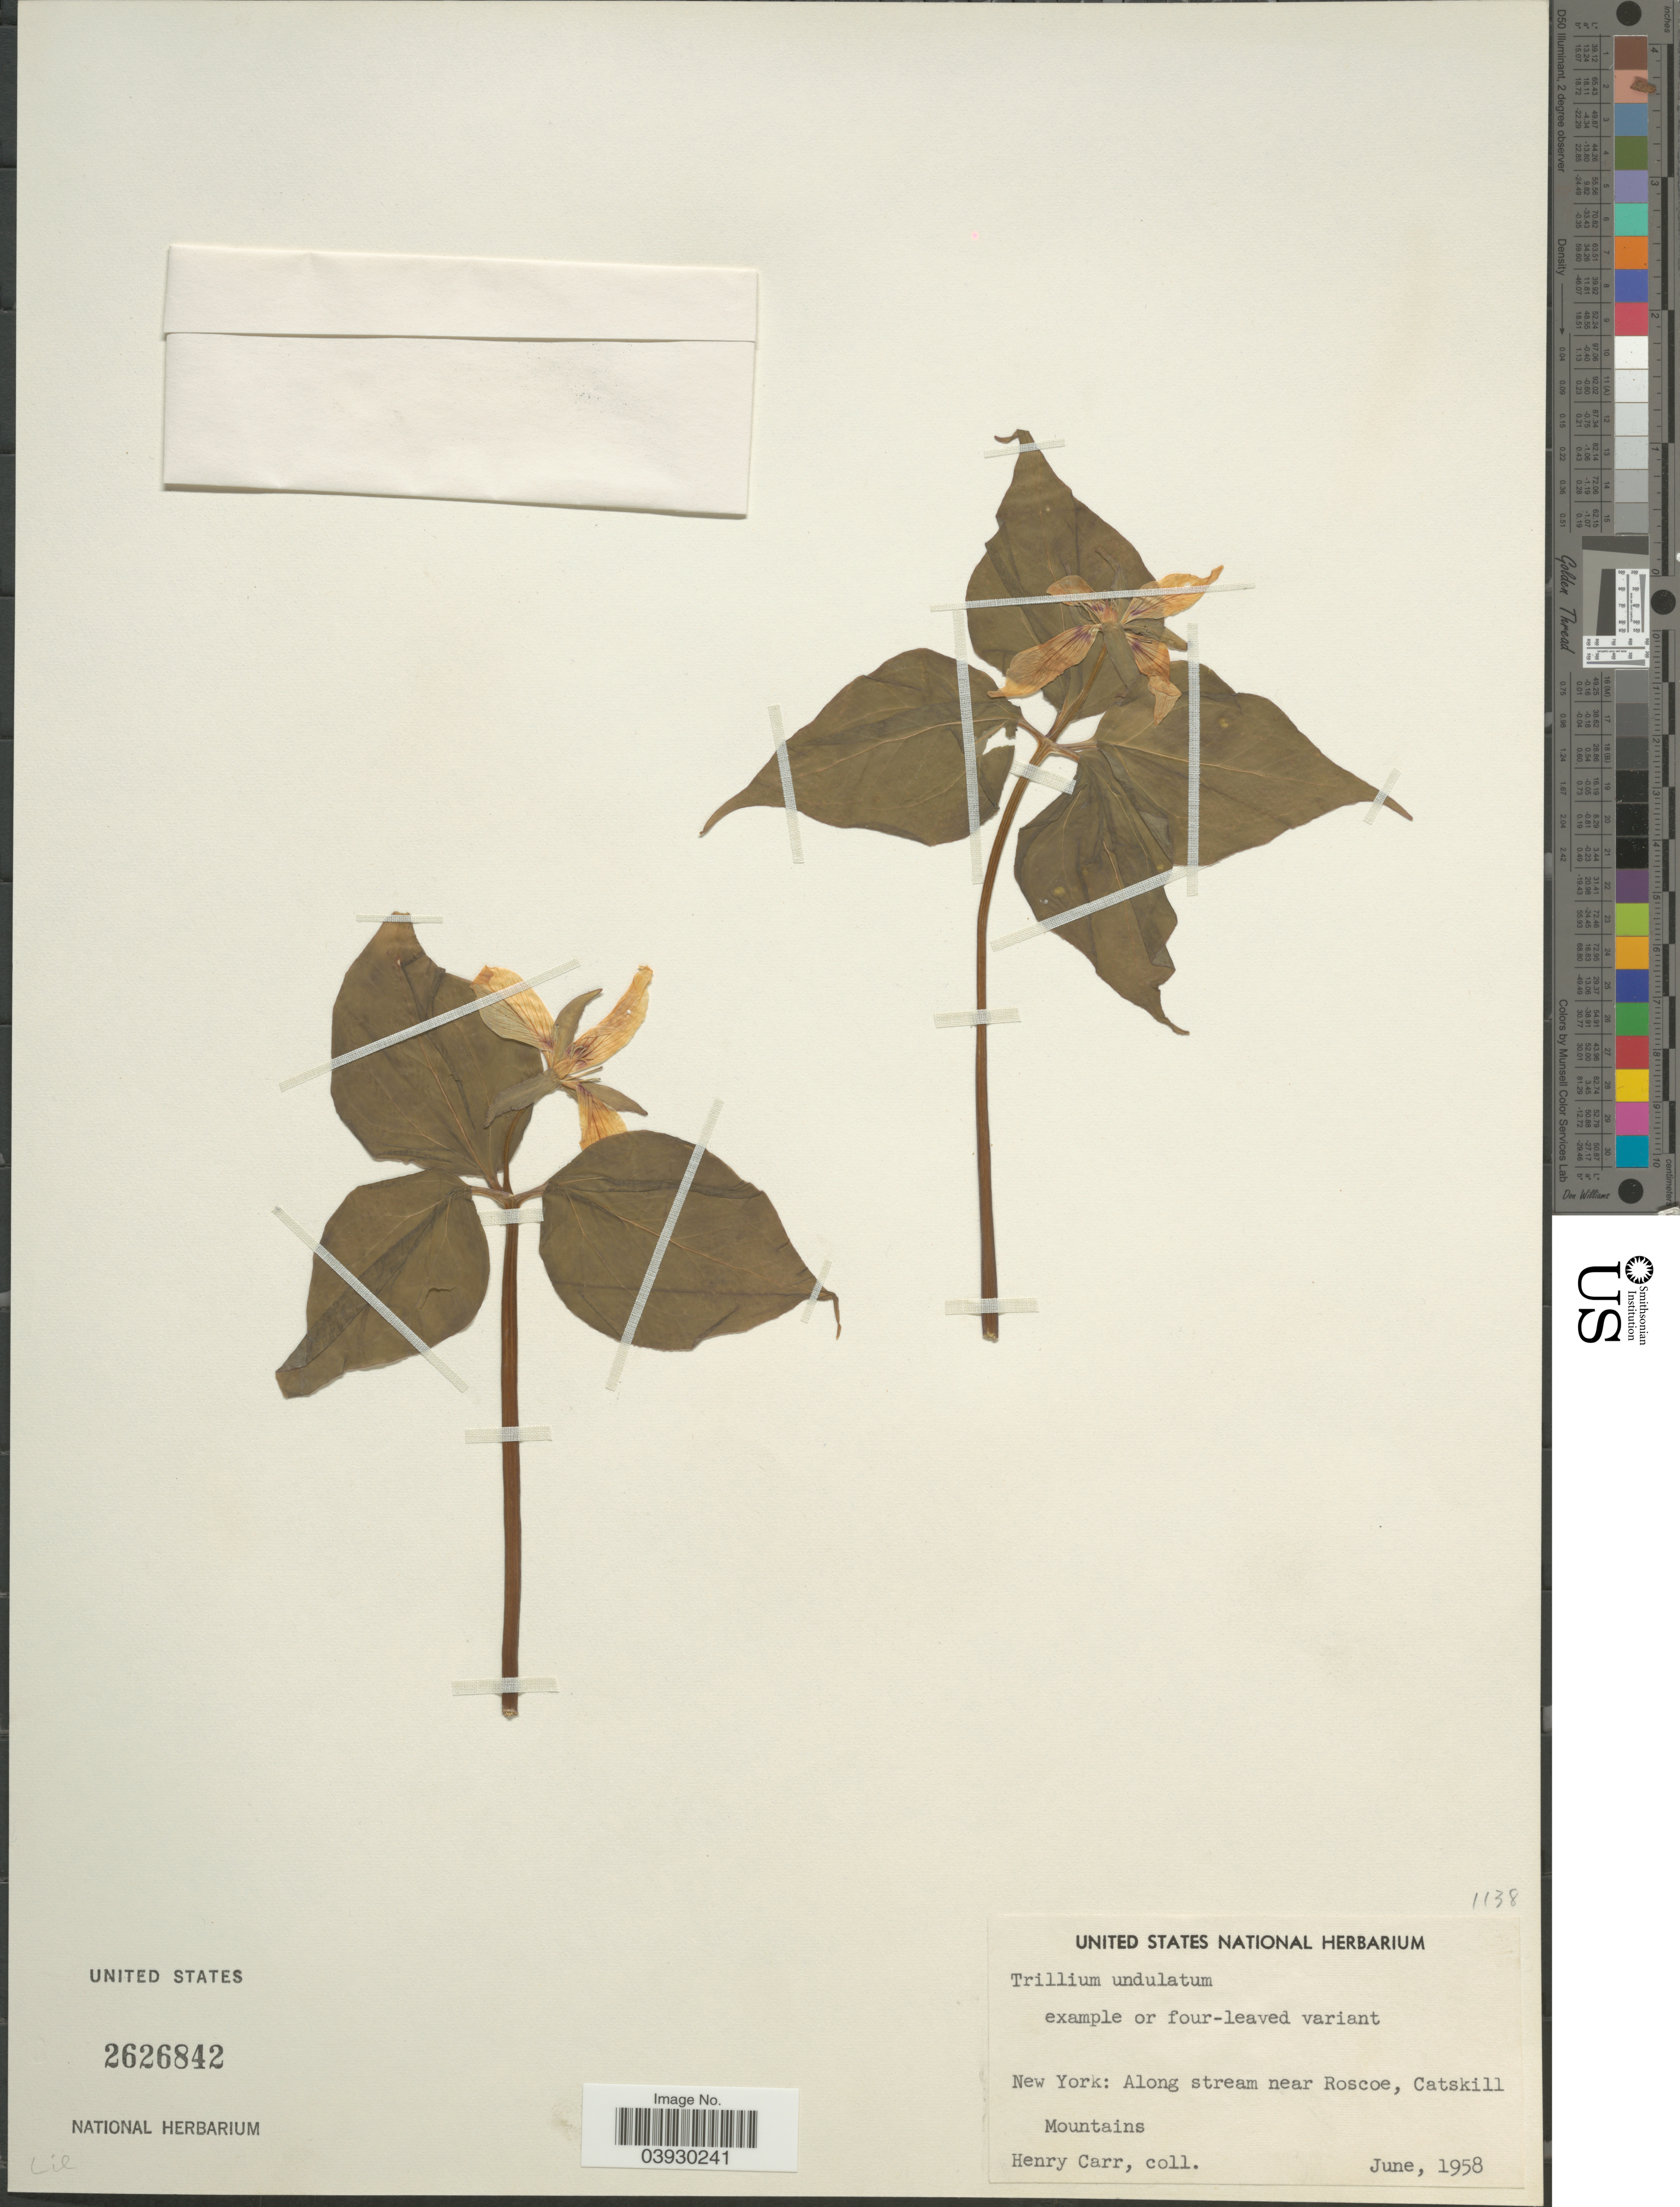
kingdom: Plantae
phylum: Tracheophyta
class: Liliopsida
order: Liliales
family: Melanthiaceae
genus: Trillium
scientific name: Trillium undulatum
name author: Willd.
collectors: H. Carr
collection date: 1958-06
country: United States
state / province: New York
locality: Along stream near Roscoe, Catskill Mountains.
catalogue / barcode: US 2626842